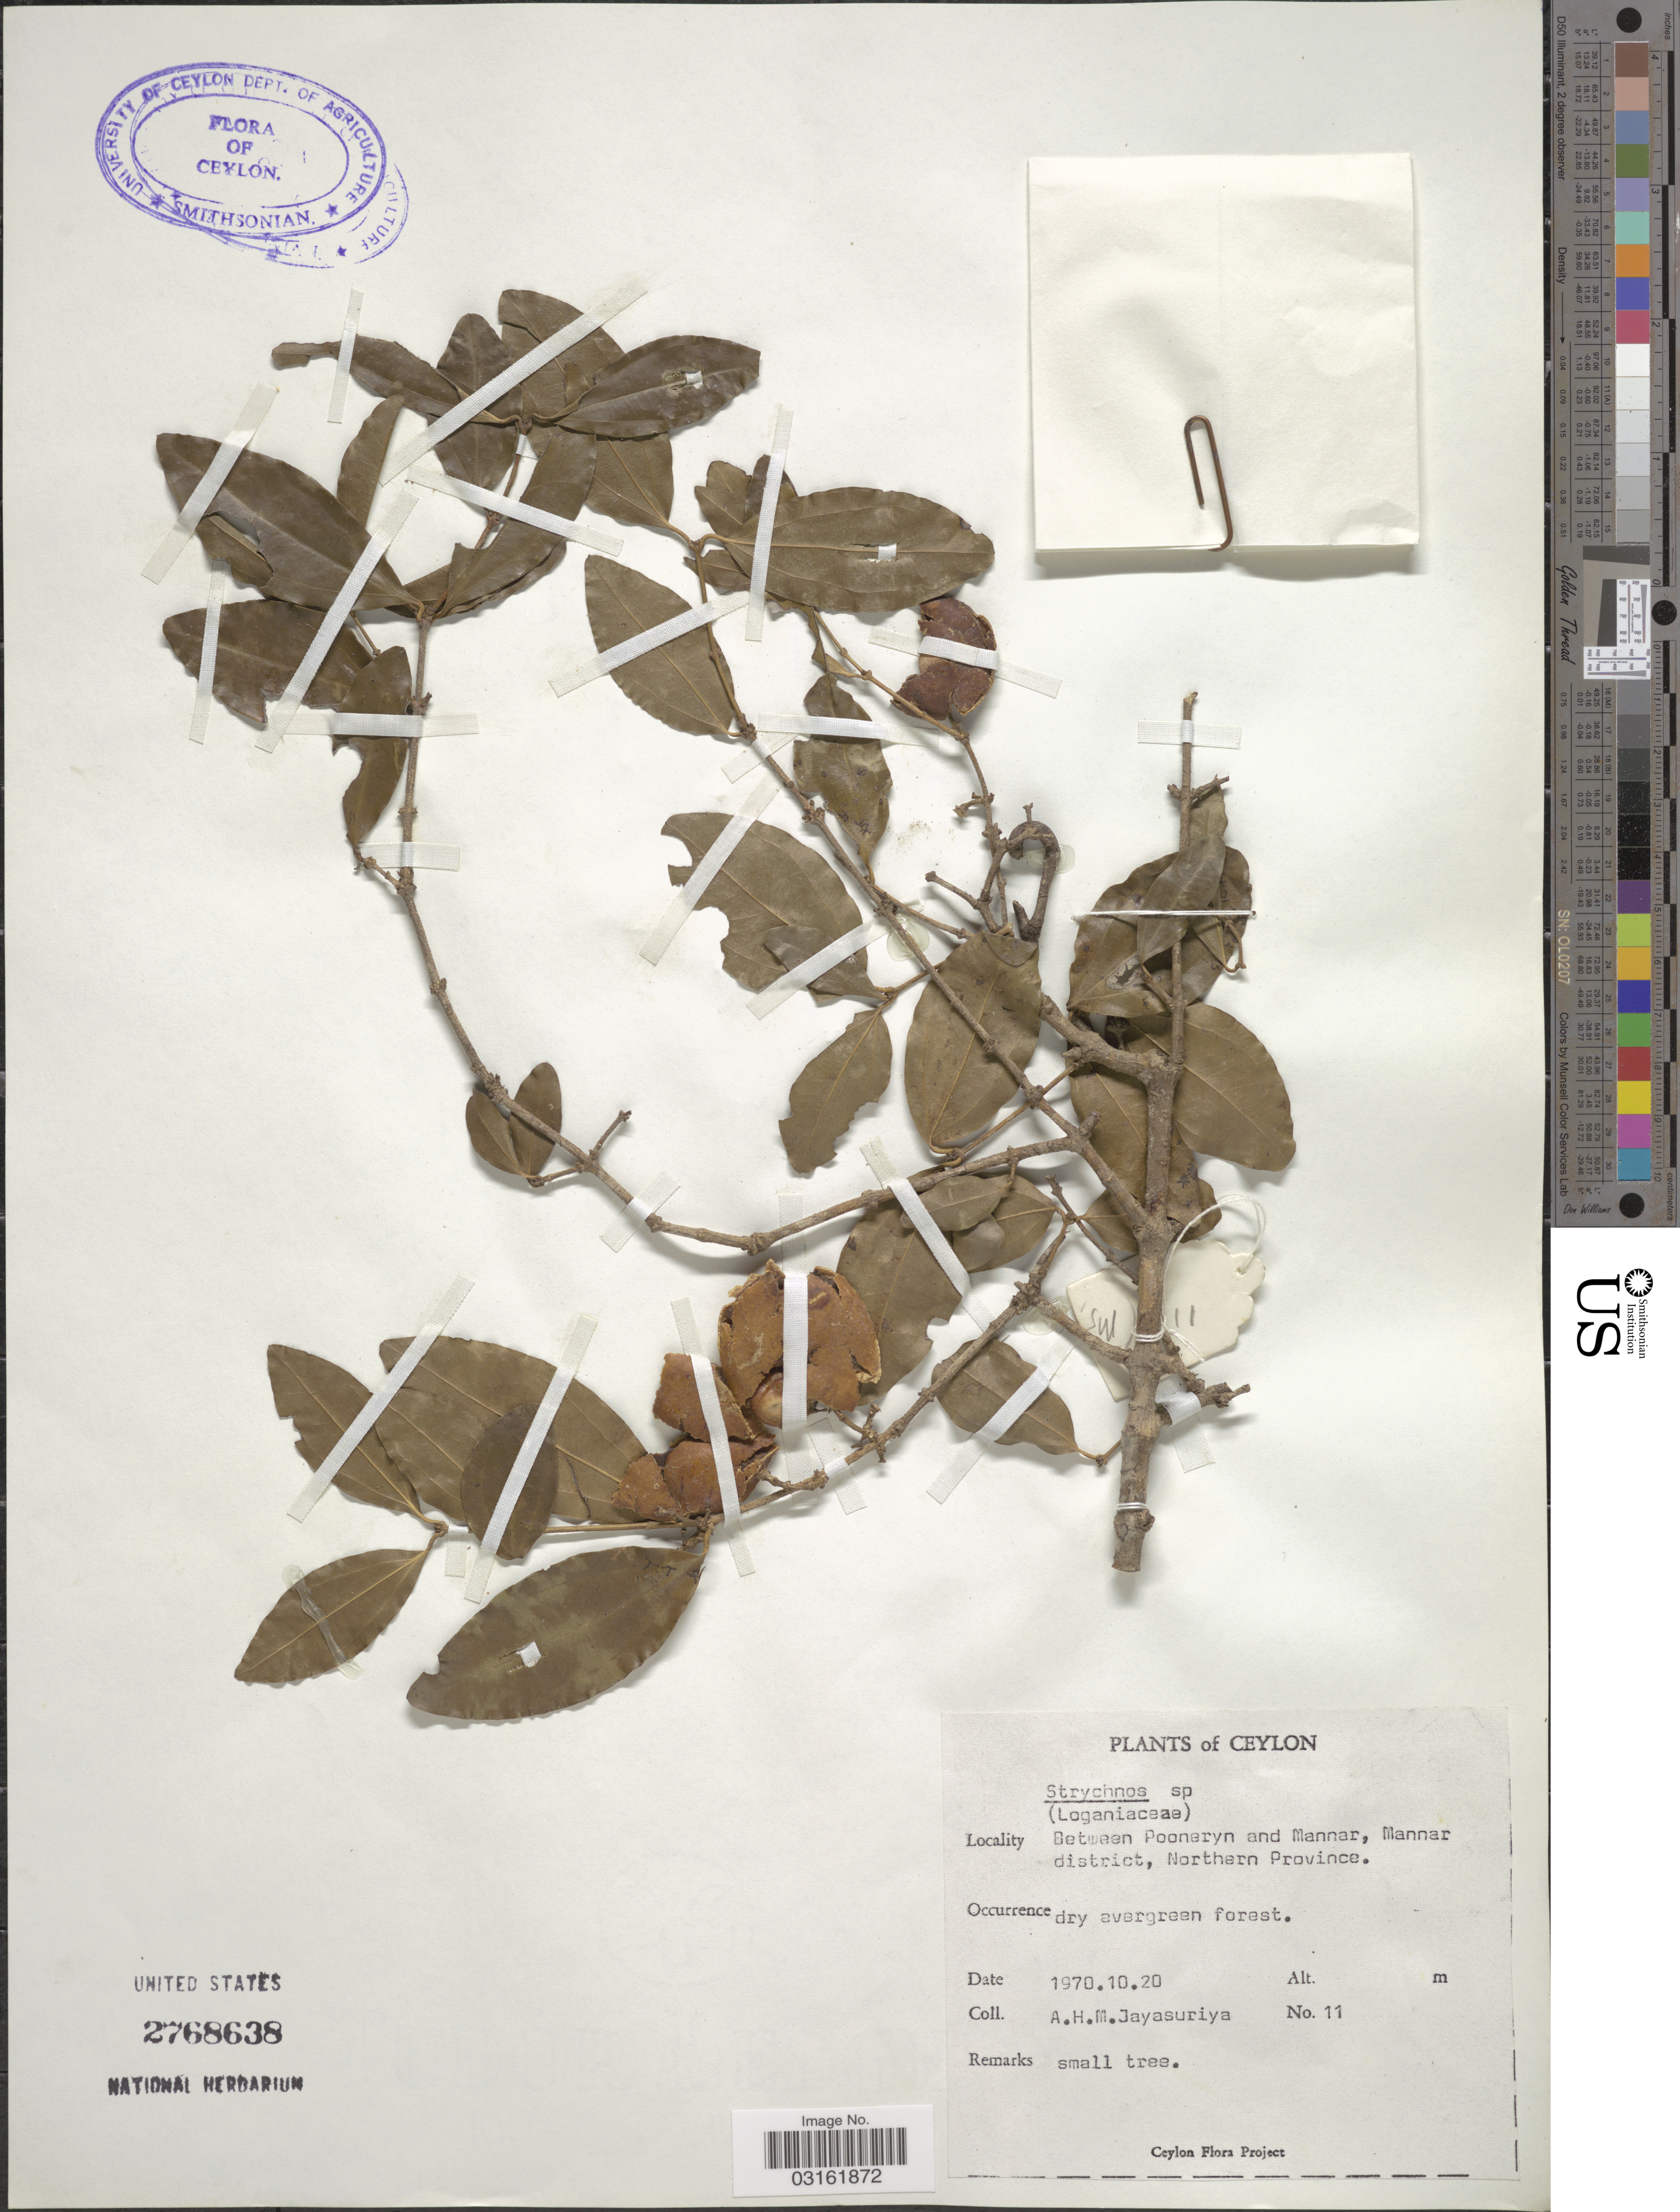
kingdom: Plantae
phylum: Tracheophyta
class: Magnoliopsida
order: Gentianales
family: Loganiaceae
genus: Strychnos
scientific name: Strychnos sp.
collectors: A. H. Jayasuriya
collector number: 11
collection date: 1970-10-20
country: Sri Lanka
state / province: Northern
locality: Ceylon. Between Pooneryn and Mannar, Mannar district, Northern Province.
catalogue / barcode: US 2768638